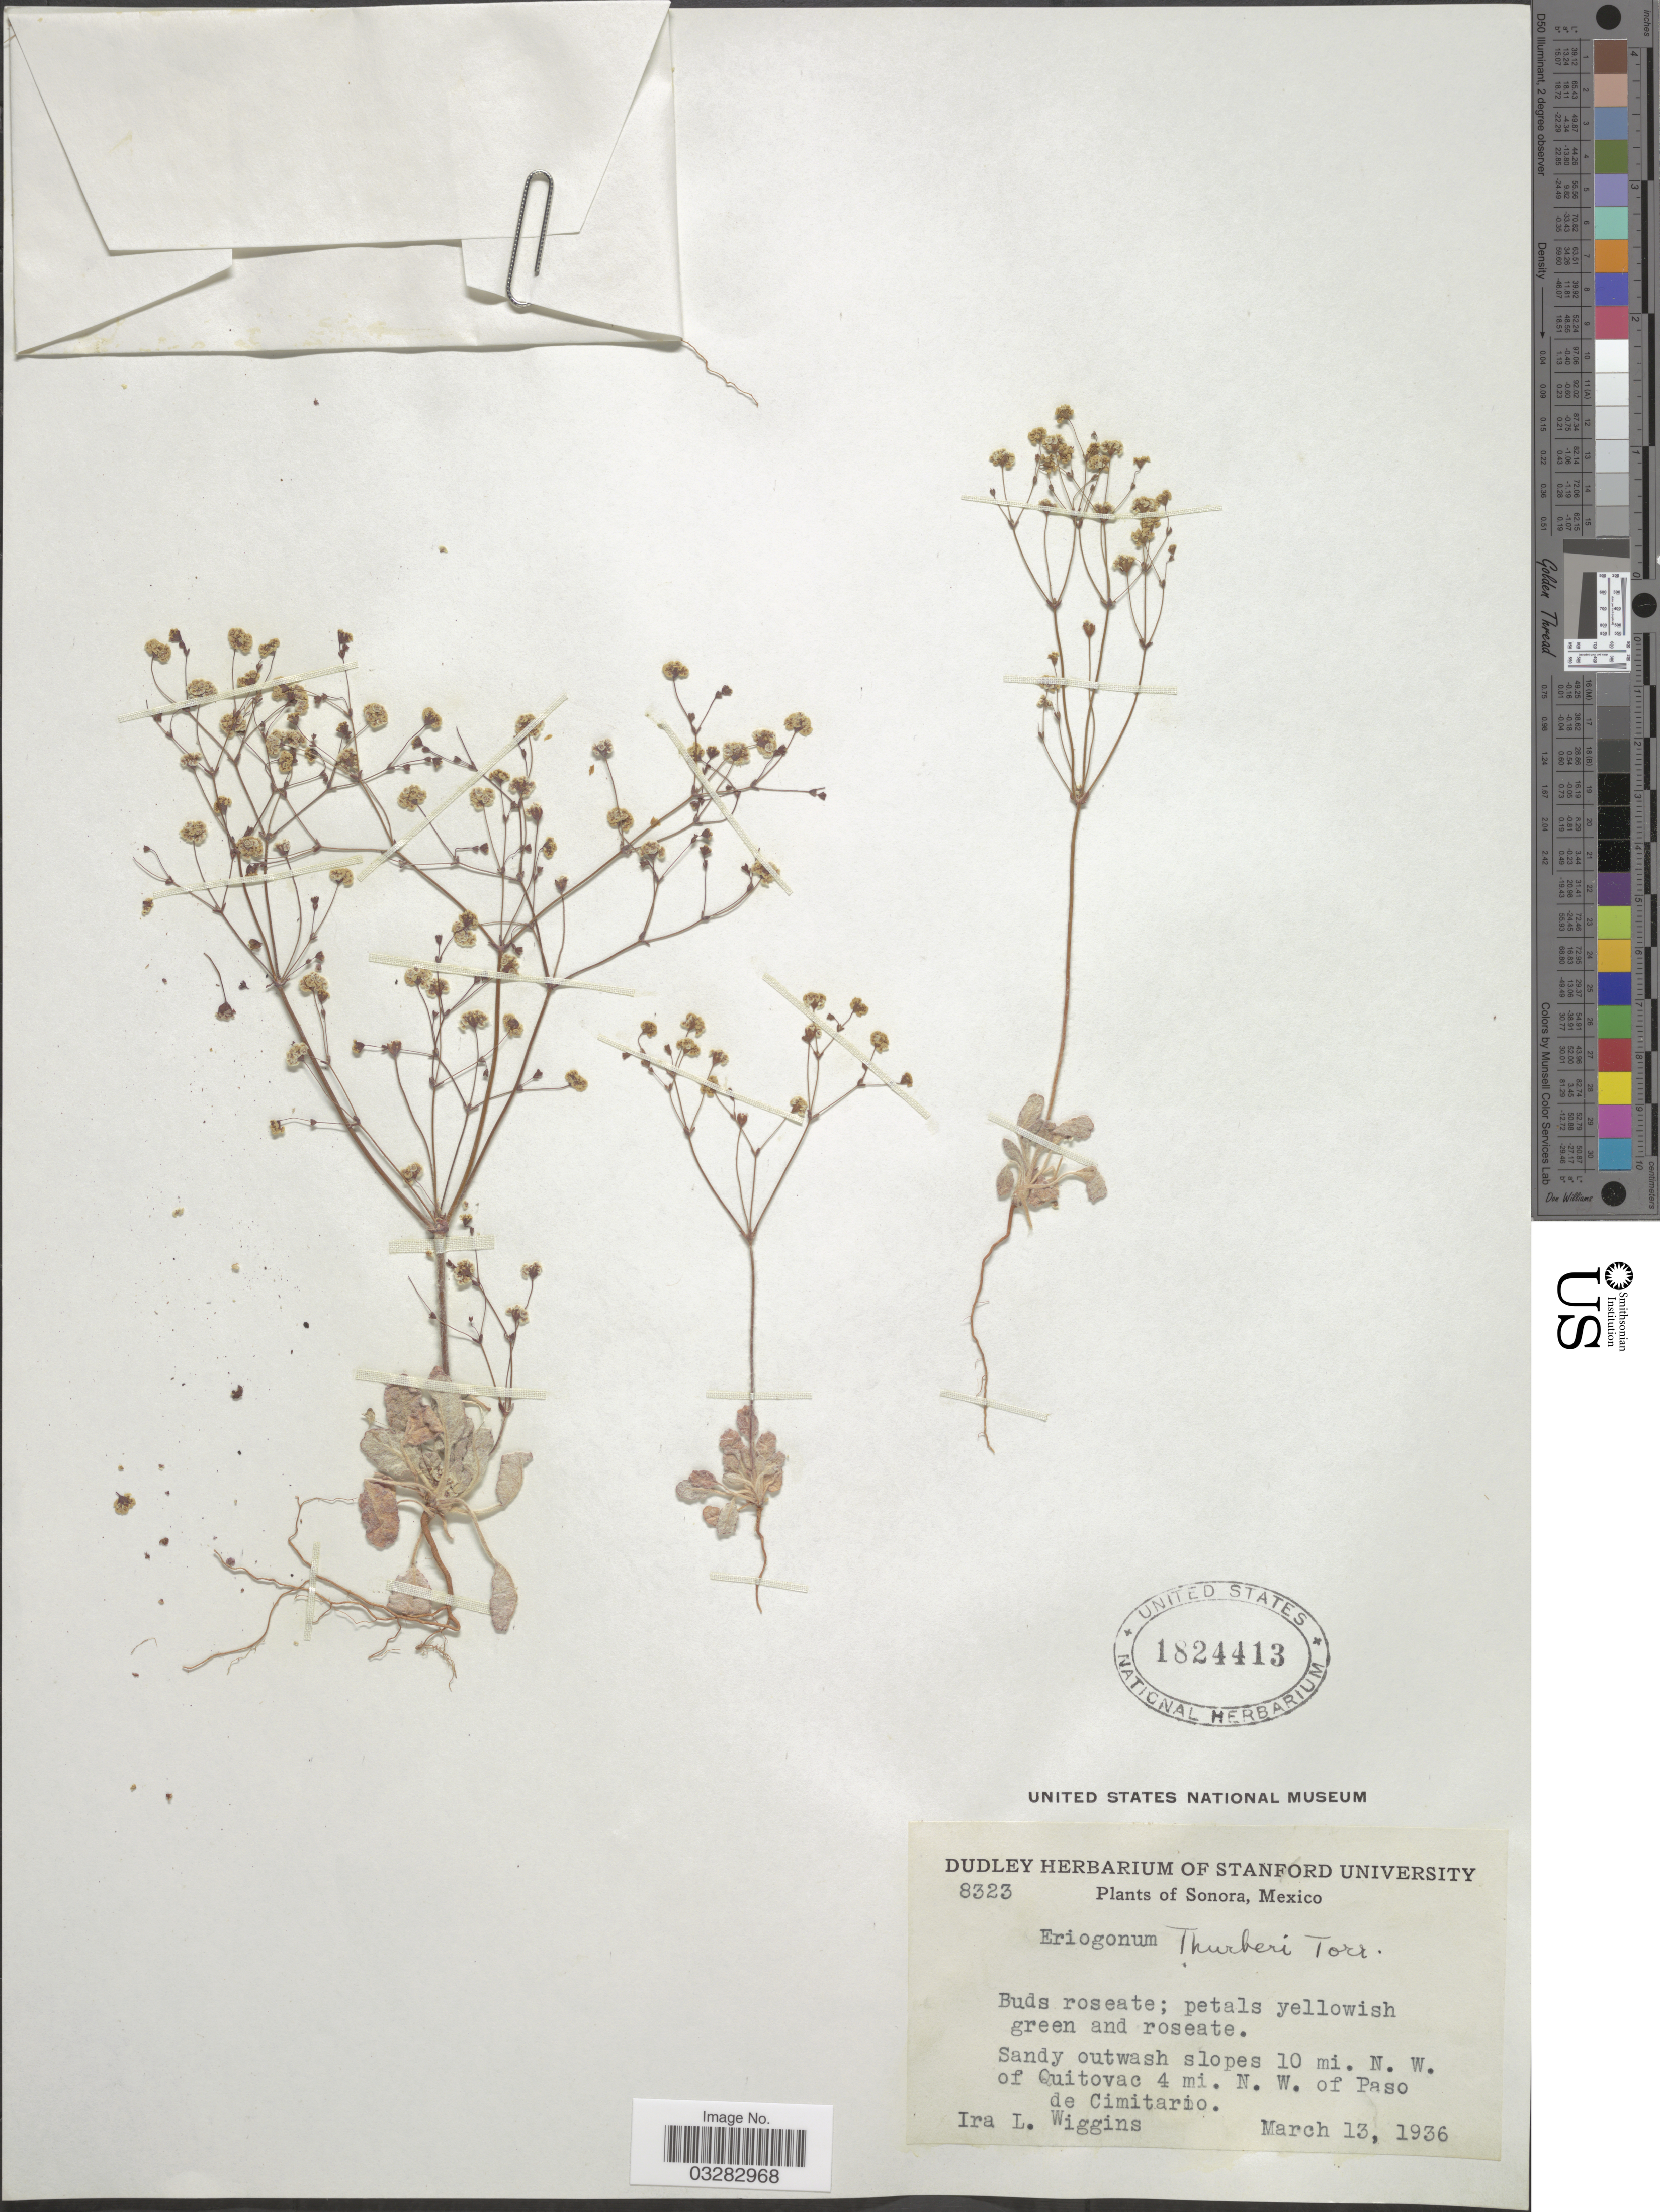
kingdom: Plantae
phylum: Tracheophyta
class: Magnoliopsida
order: Caryophyllales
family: Polygonaceae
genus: Eriogonum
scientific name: Eriogonum thurberi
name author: Torr.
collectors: I. L. Wiggins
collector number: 8323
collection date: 1936-03-13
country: Mexico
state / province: Sonora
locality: Sandy outwash slopes 10 mi. N.W. of Quitovac 4 mi. N.W. of Paso de Cimitario.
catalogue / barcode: US 1824413